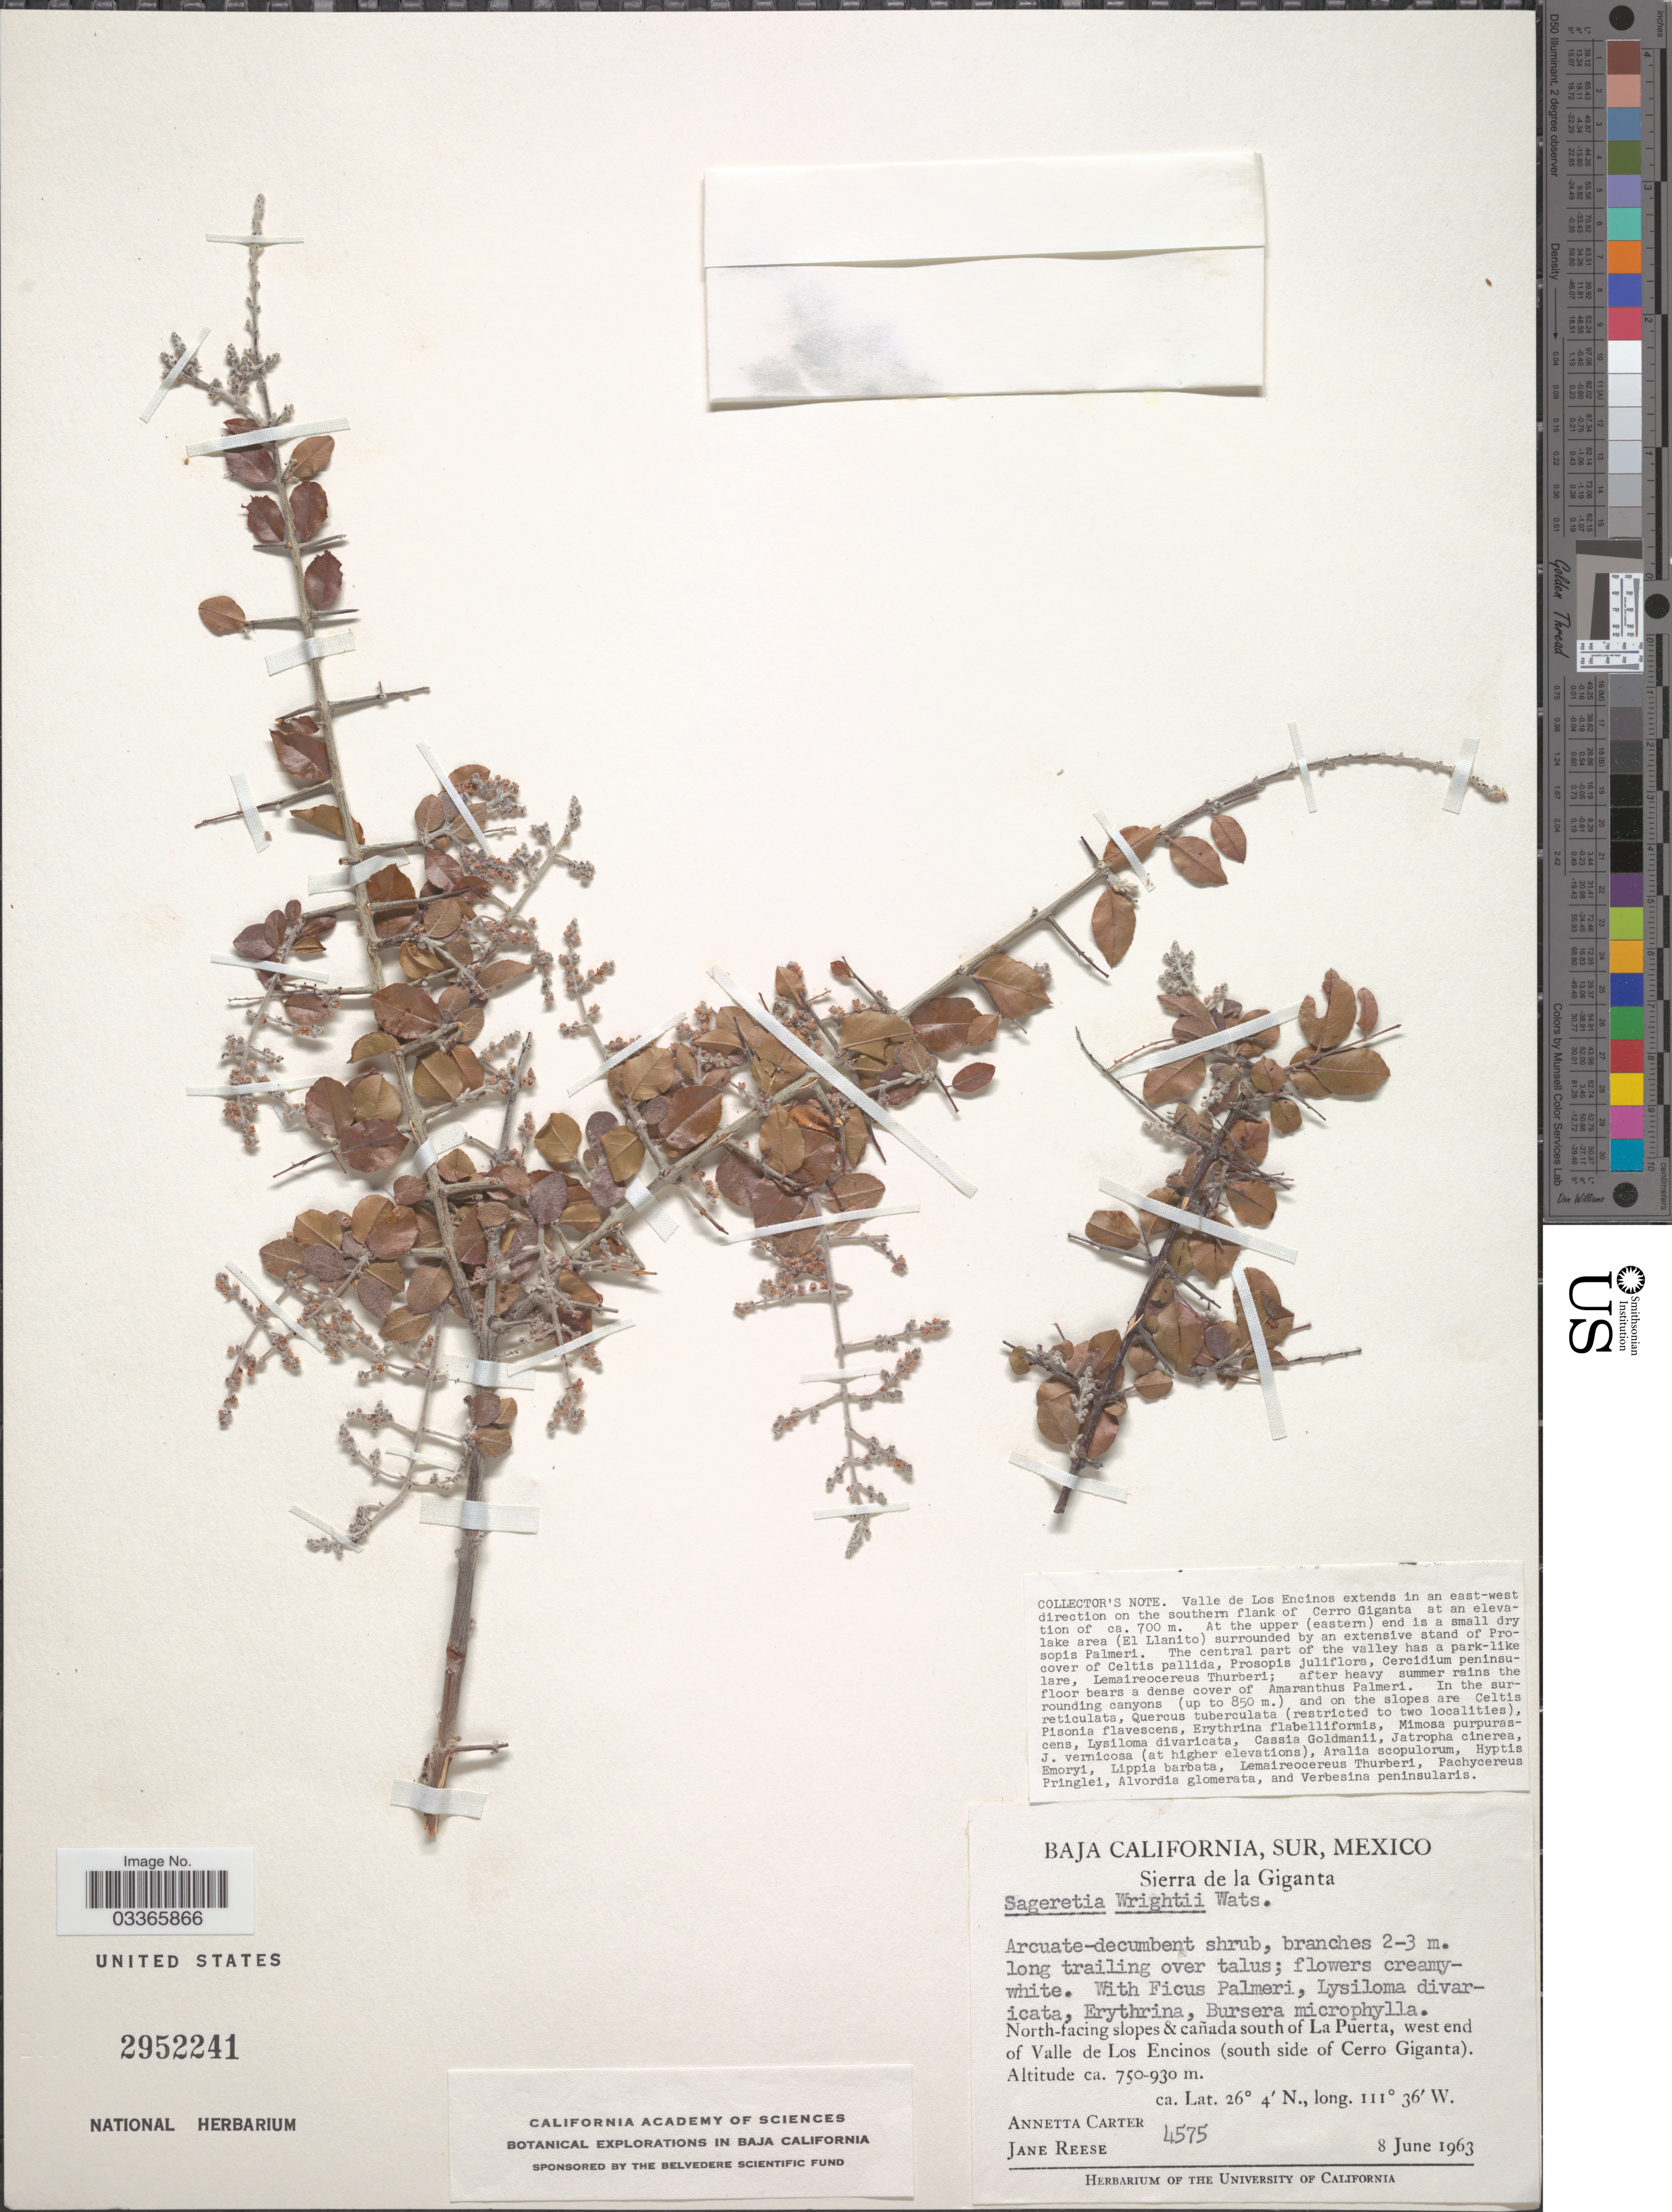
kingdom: Plantae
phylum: Tracheophyta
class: Magnoliopsida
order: Rosales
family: Rhamnaceae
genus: Sageretia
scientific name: Sageretia wrightii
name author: S. Watson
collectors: Annetta Carter & J. Reese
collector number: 4575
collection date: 1963-06-08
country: Mexico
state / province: Baja California Sur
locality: Sierra de la Giganta. North-facing slopes & cañada south of La Puerta, west end of Valle de Los Encinos (south side of Cerro Giganta).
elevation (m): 750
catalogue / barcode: US 2952241